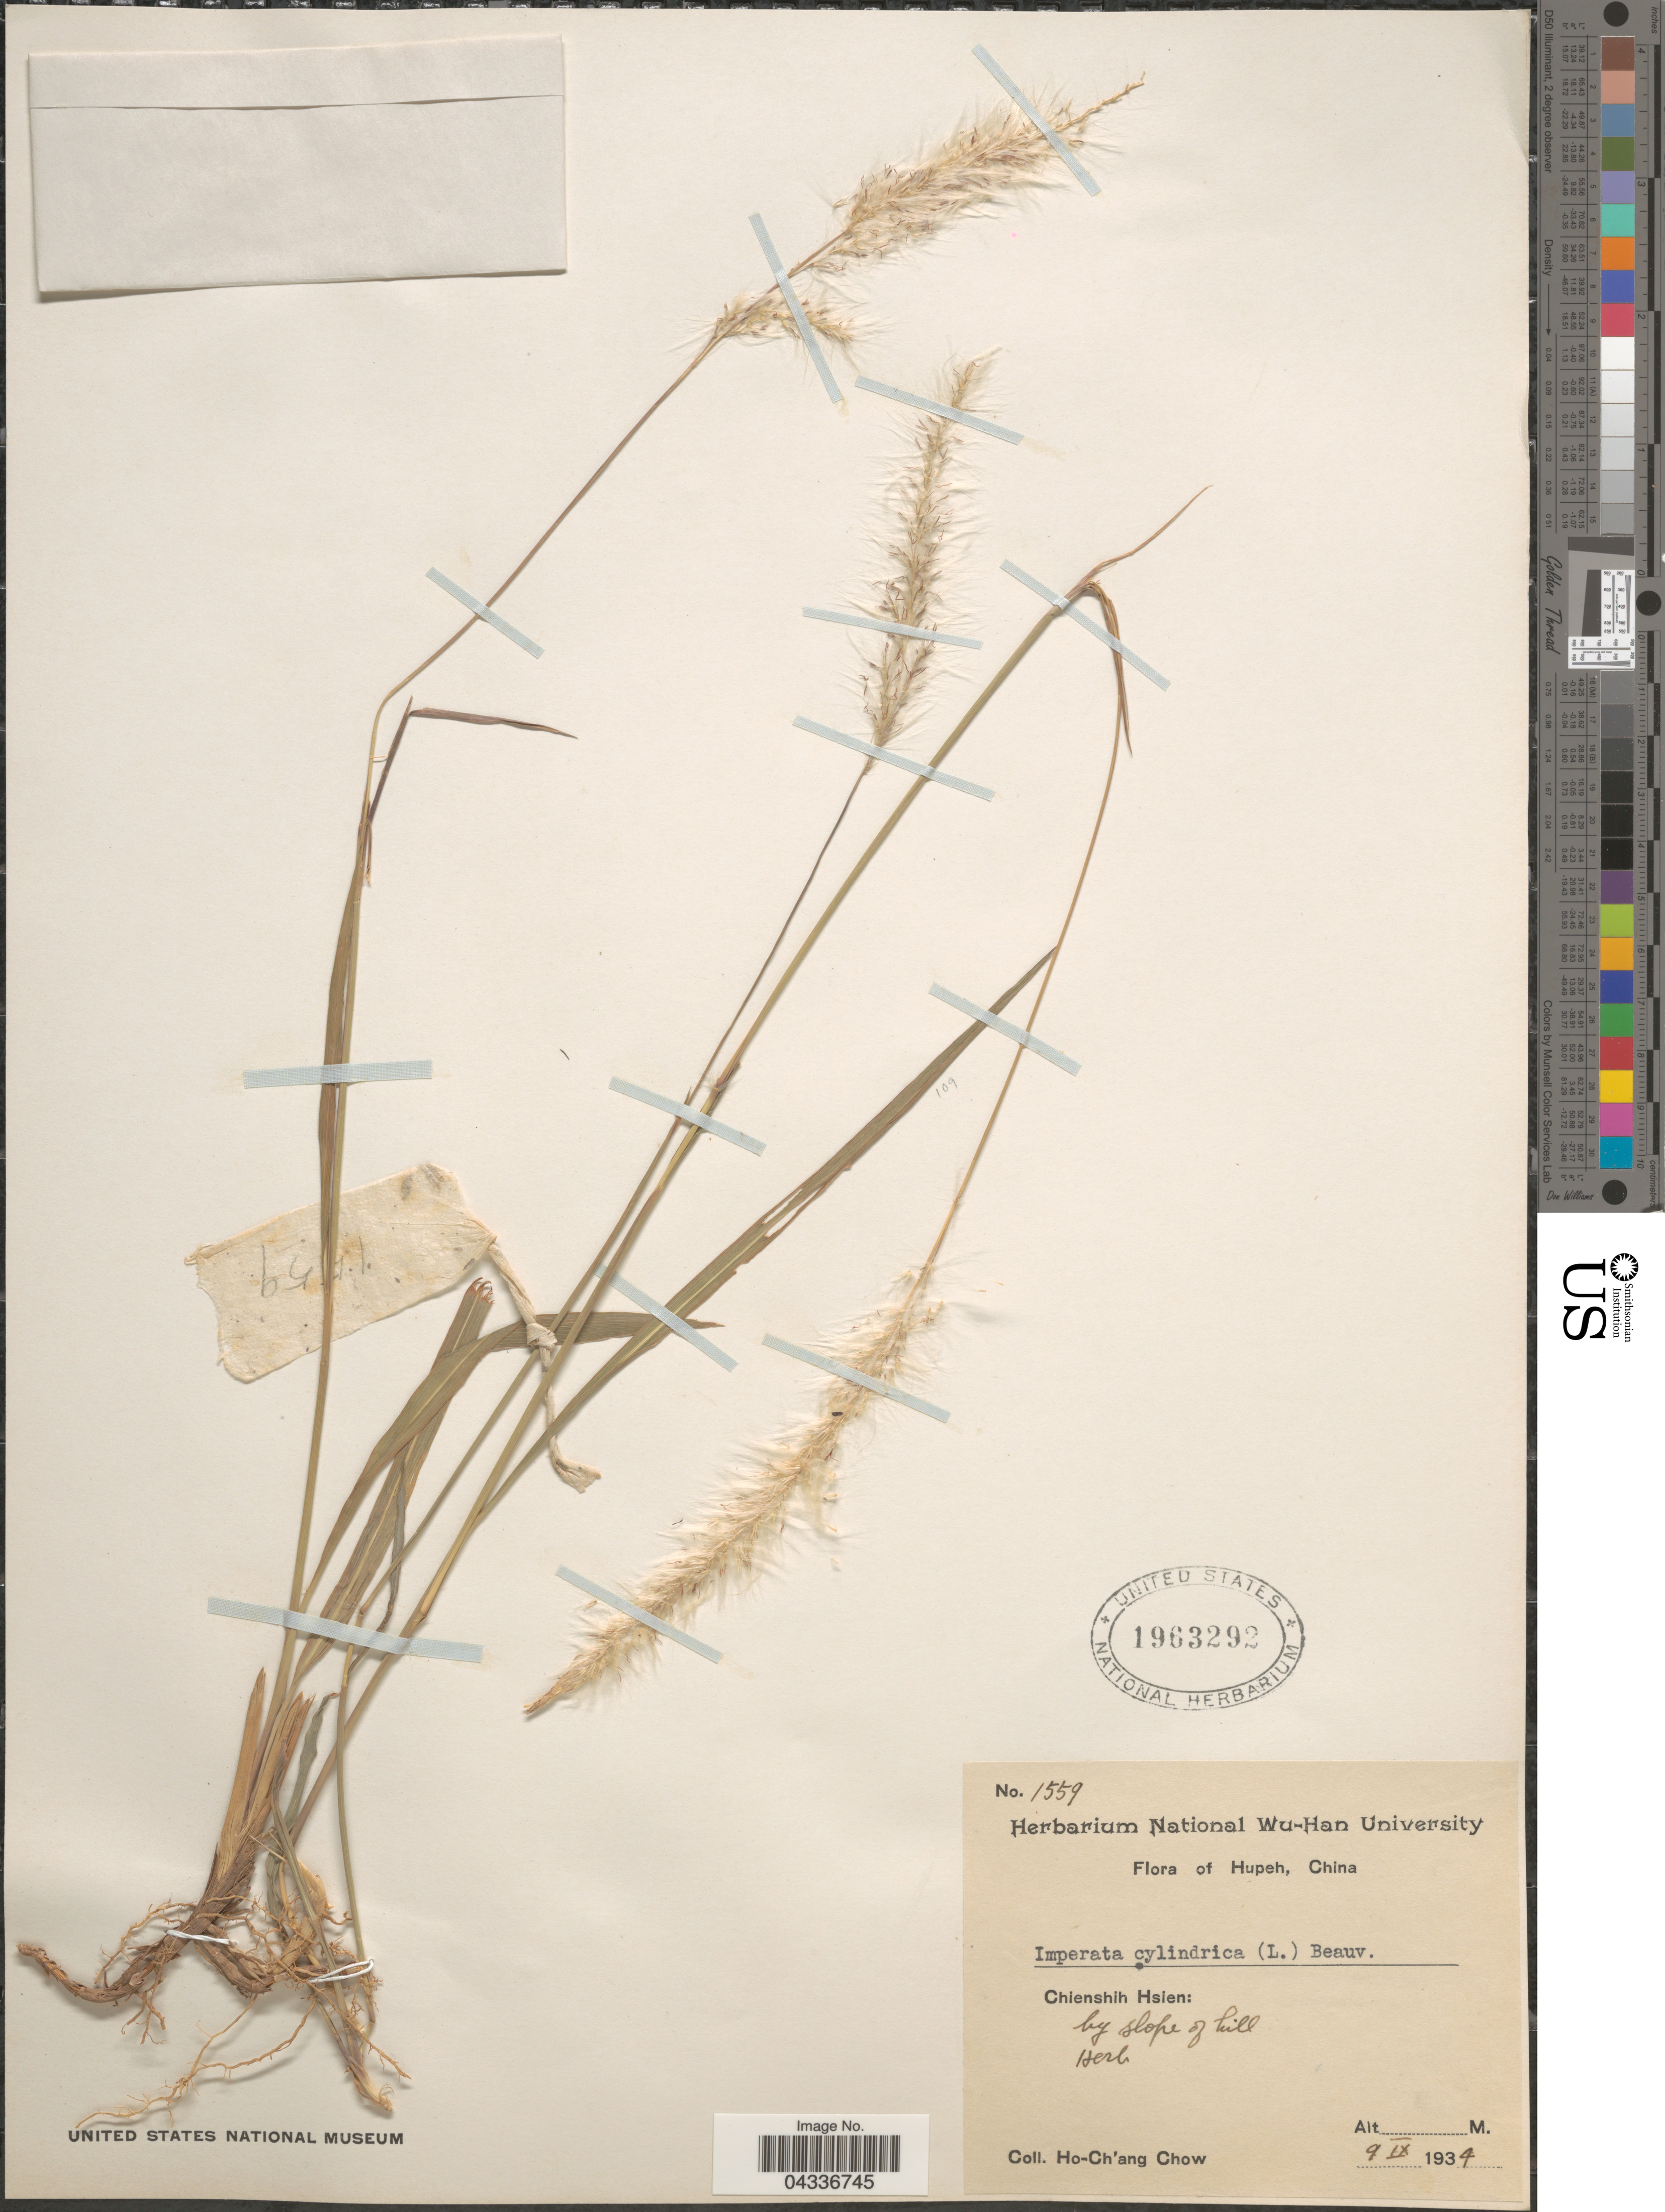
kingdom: Plantae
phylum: Tracheophyta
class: Liliopsida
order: Poales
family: Poaceae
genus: Imperata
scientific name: Imperata cylindrica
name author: (L.) P. Beauv.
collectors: H. Chow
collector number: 1559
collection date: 1934-09-09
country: China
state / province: Hubei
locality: Hupeh. Chienshih Hsien: by slope of hill.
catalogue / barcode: US 1963292